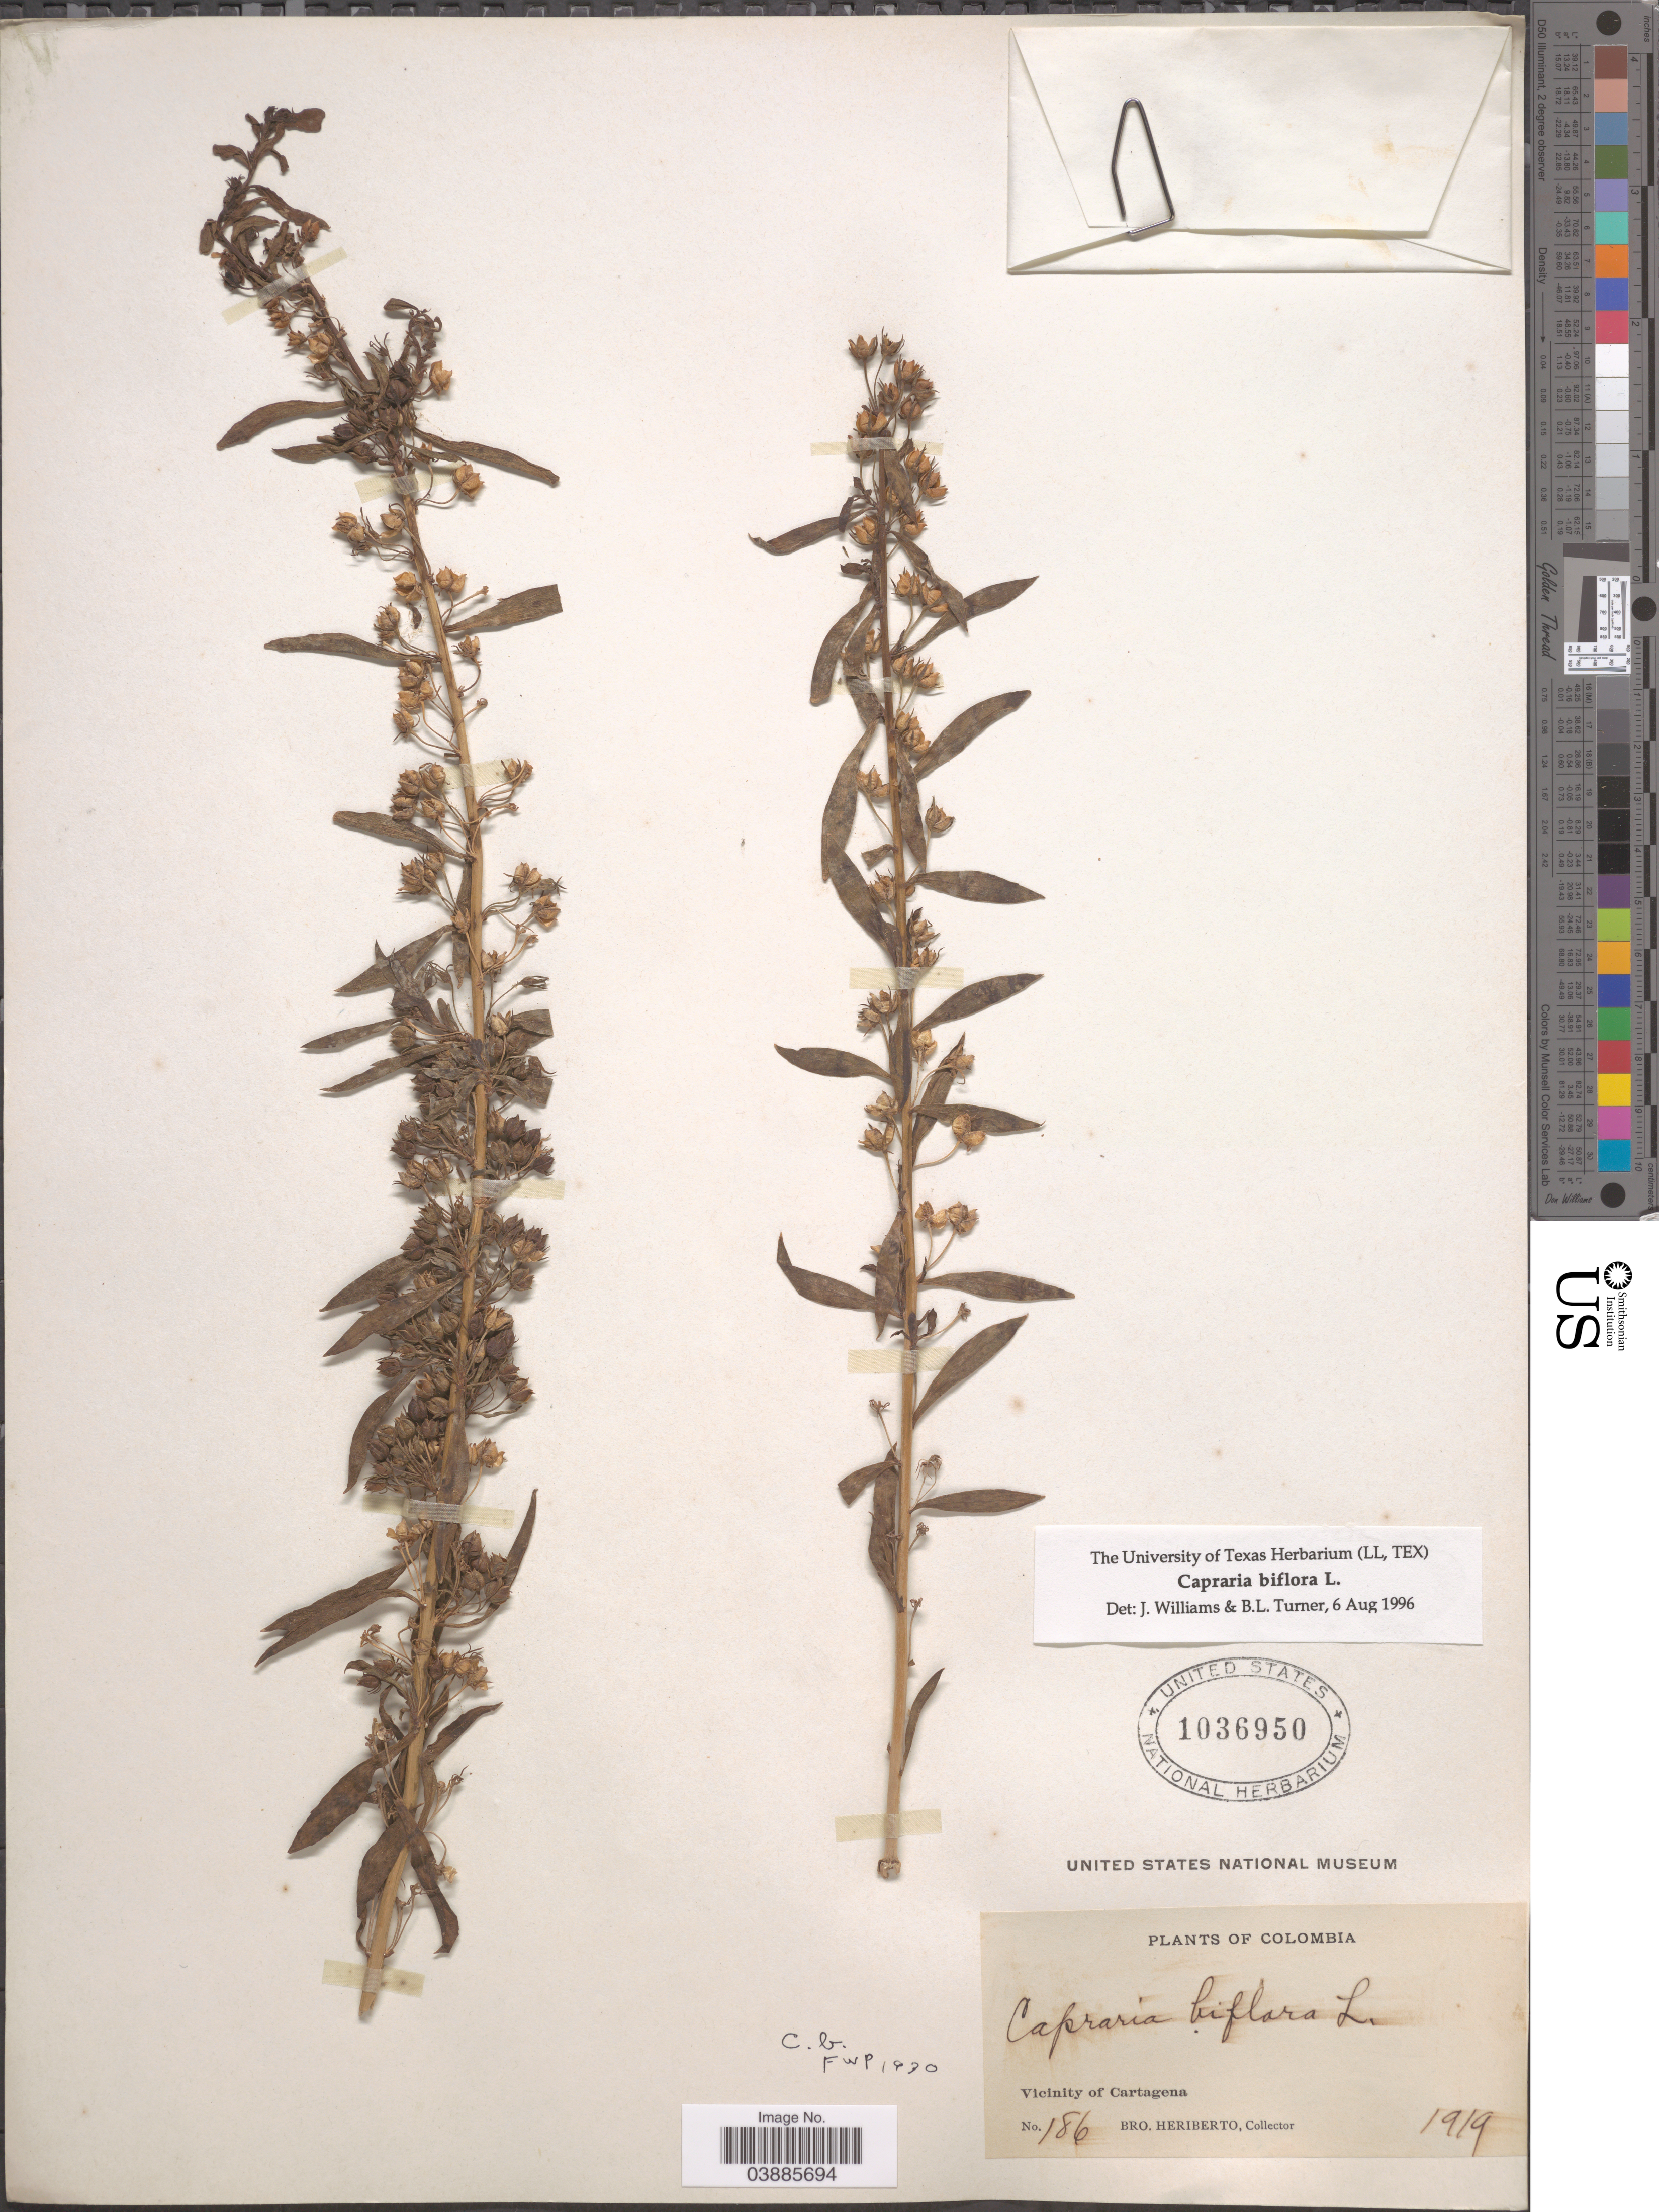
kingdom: Plantae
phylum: Tracheophyta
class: Magnoliopsida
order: Lamiales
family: Scrophulariaceae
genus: Capraria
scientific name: Capraria biflora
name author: L.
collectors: B. Heriberto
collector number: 186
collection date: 1919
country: Colombia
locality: Vicinity of Cartagena.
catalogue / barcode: US 1036950